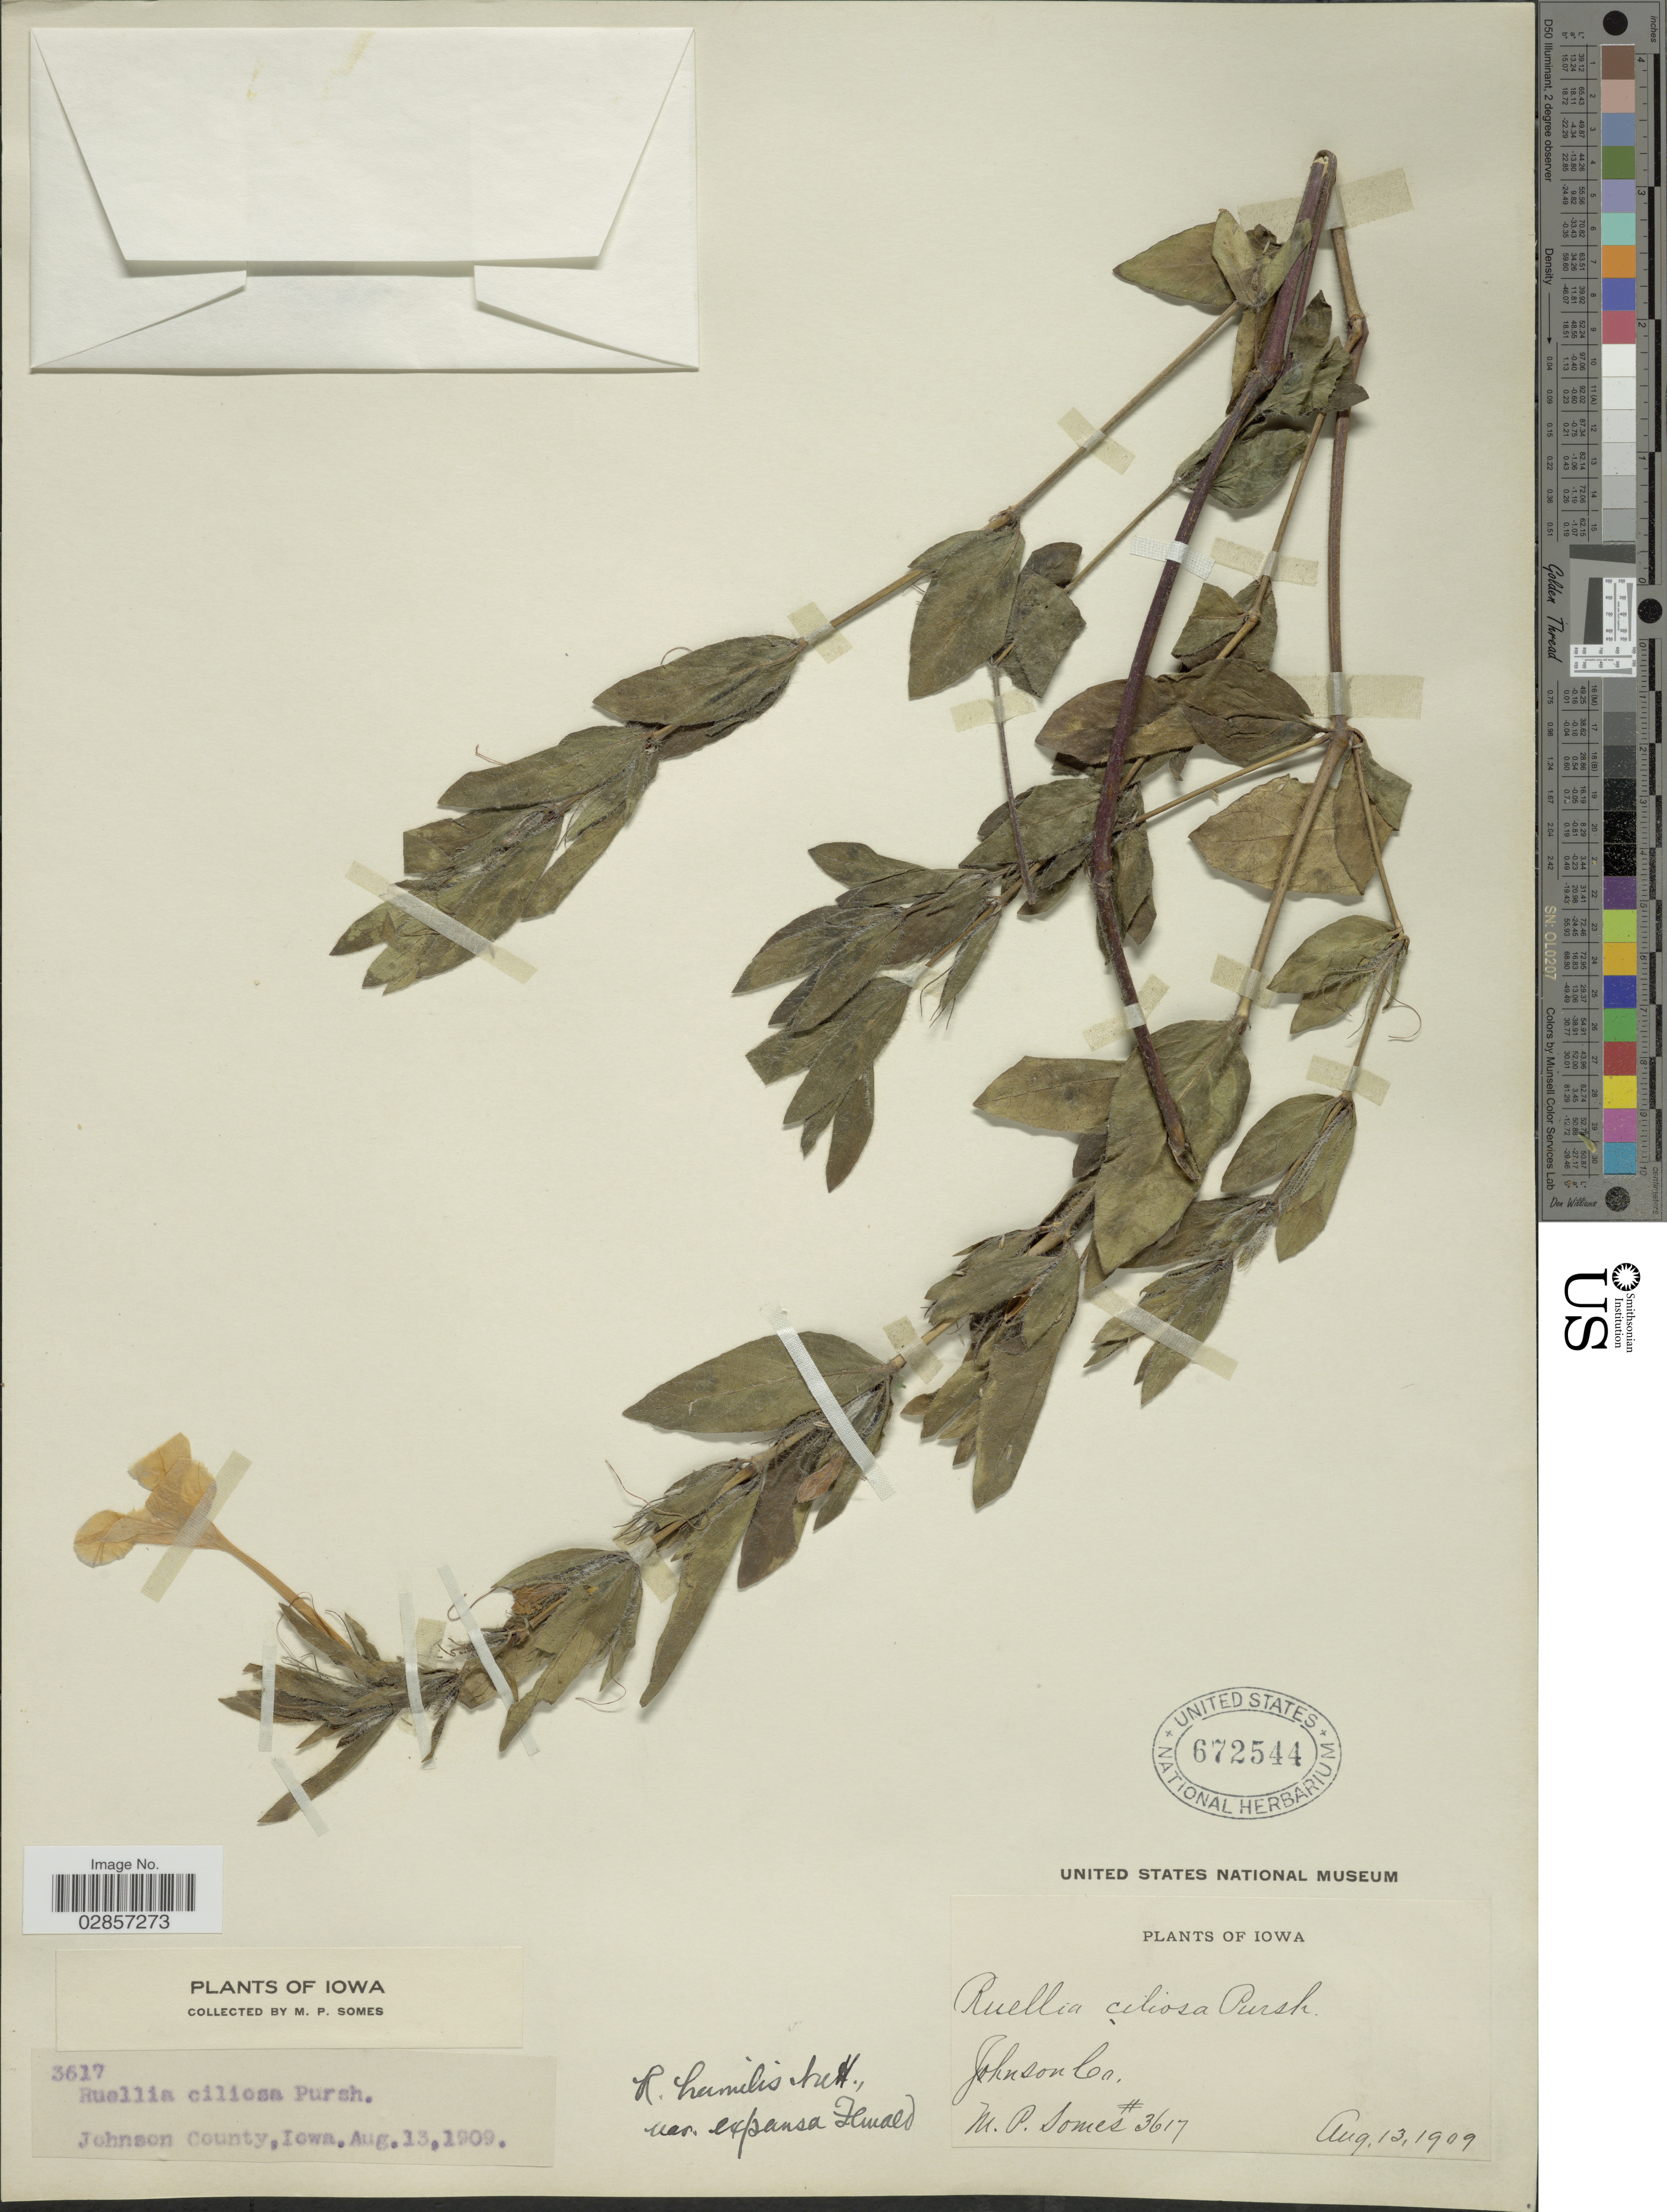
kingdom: Plantae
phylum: Tracheophyta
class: Magnoliopsida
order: Lamiales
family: Acanthaceae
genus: Ruellia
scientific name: Ruellia humilis var. expansa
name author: Fernald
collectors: M. Somes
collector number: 3617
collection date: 1909-08-13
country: United States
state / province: Iowa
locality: Johnson County, Iowa.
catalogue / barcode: US 672544